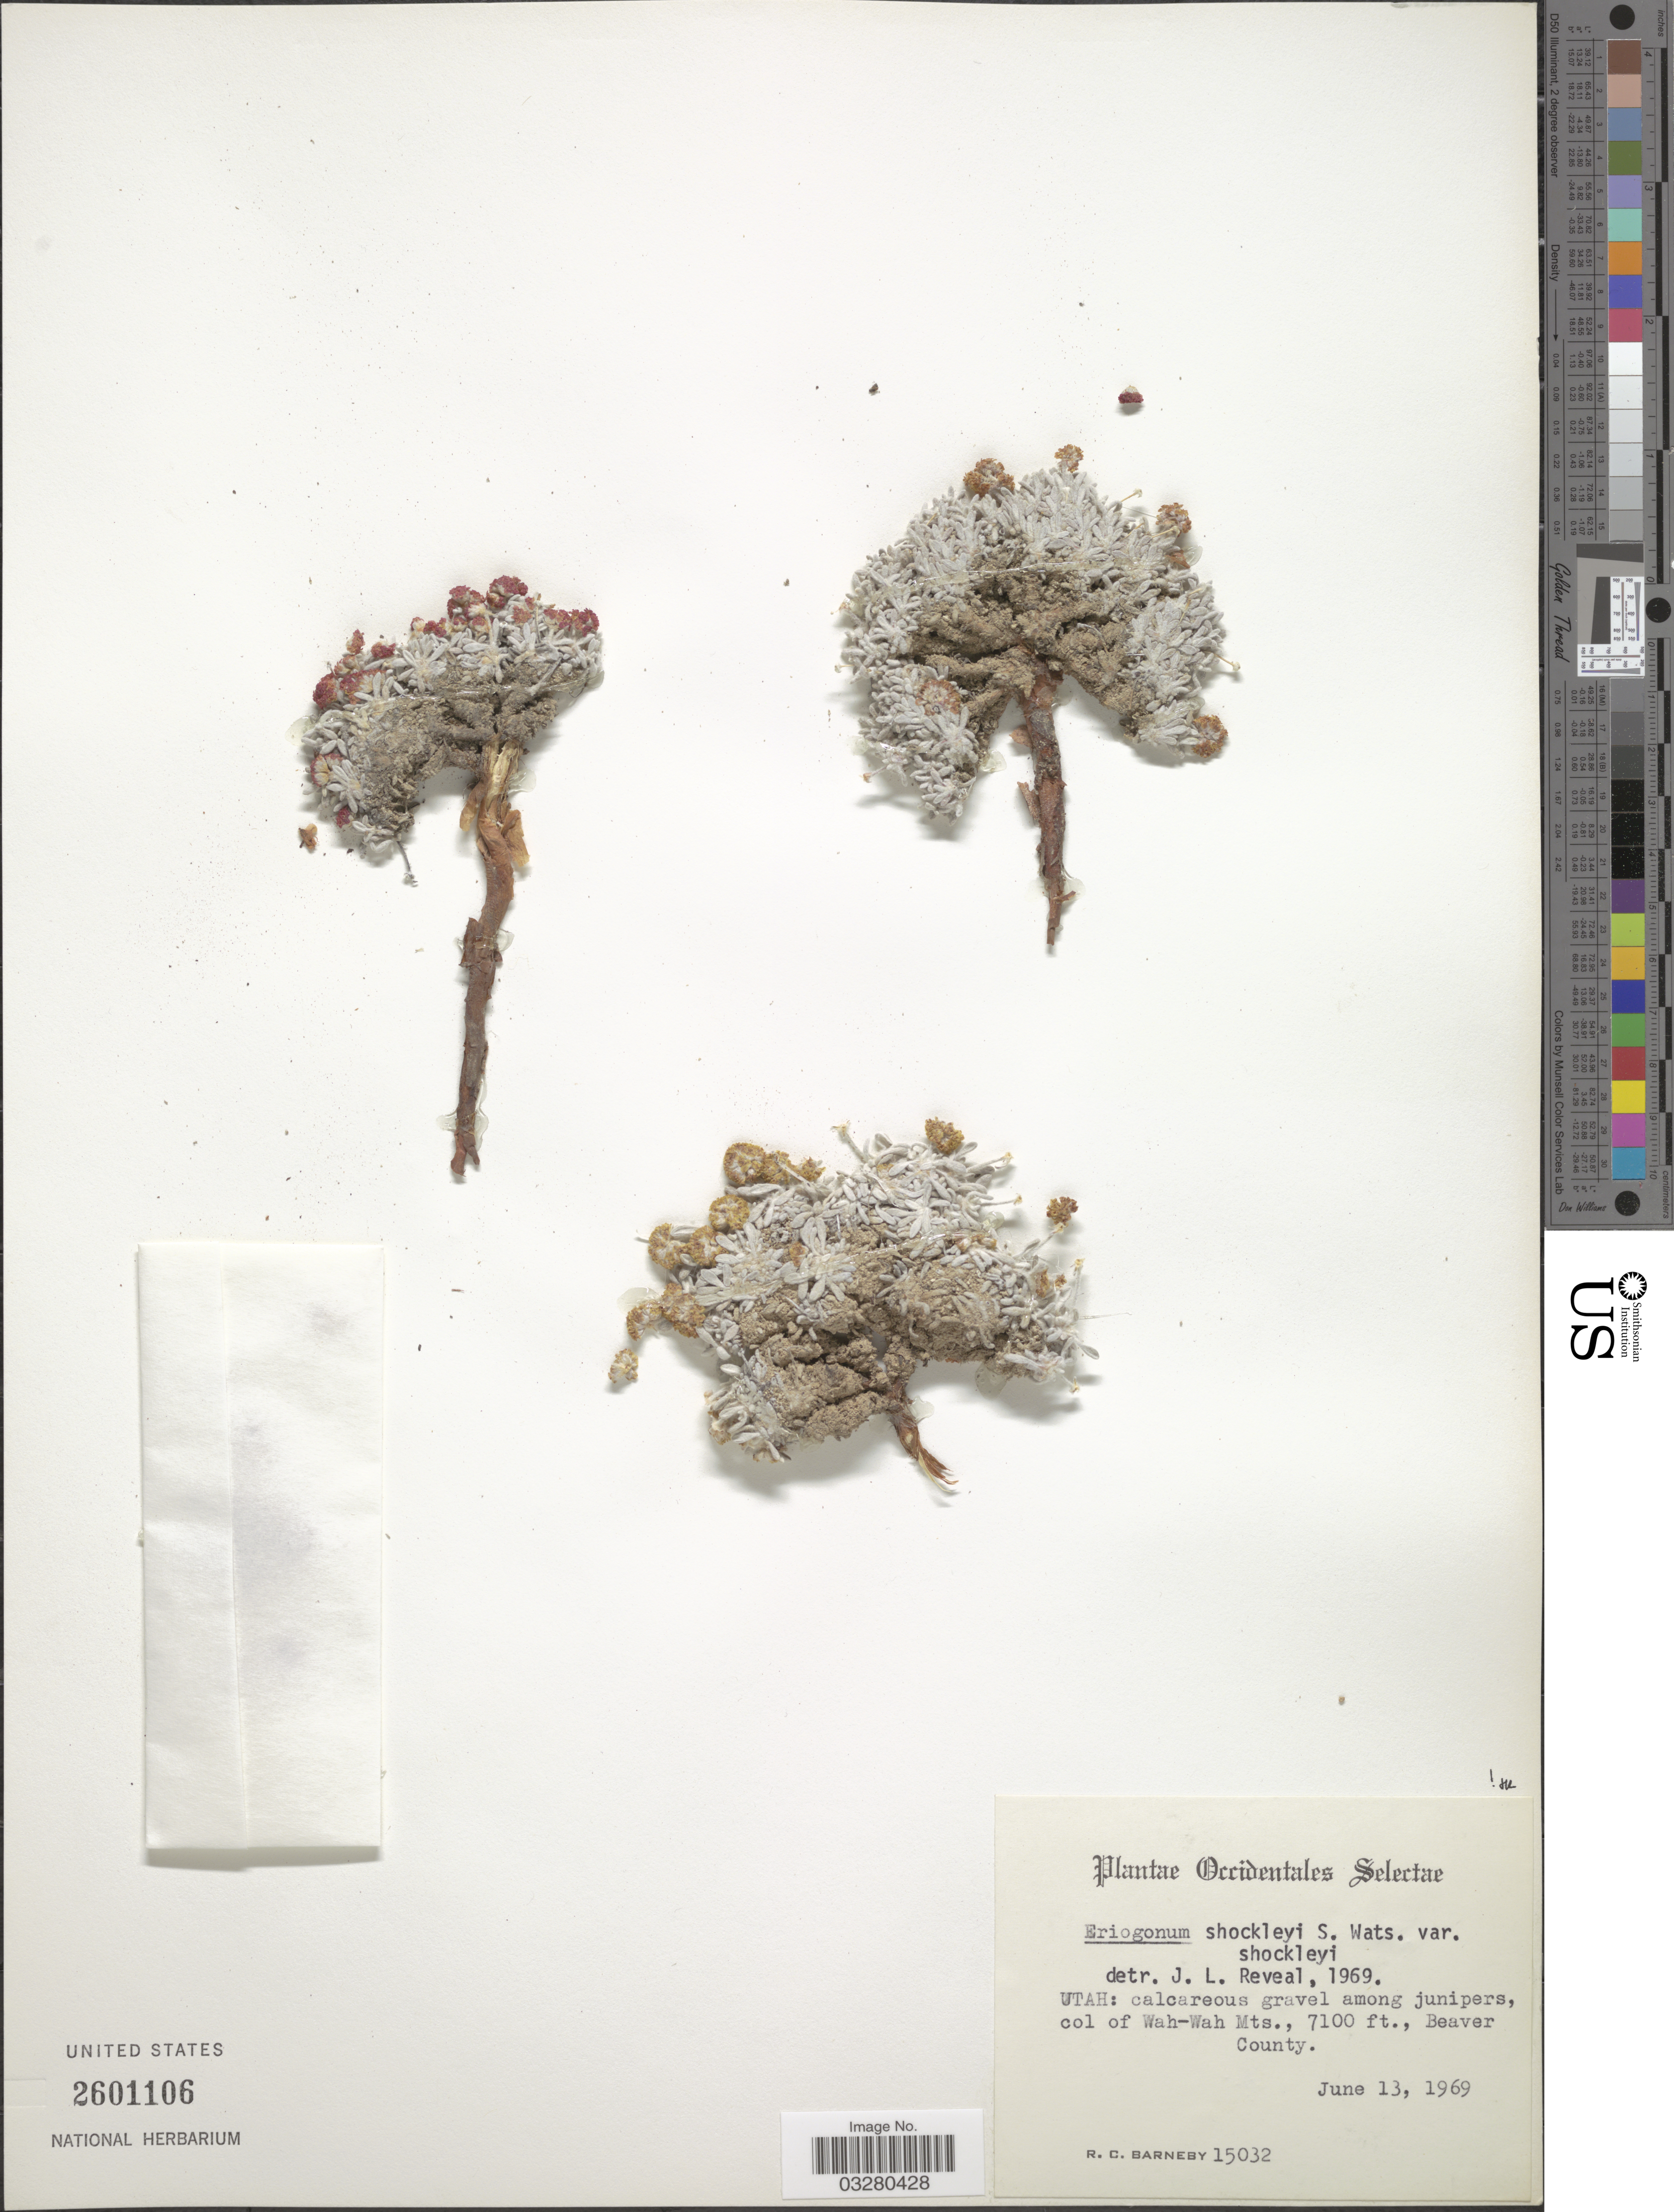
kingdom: Plantae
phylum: Tracheophyta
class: Magnoliopsida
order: Caryophyllales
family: Polygonaceae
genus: Eriogonum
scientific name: Eriogonum shockleyi var. shockleyi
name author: S. Watson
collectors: R. C. Barneby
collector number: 15032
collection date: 1969-06-13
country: United States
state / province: Utah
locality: Occidentales Selectae. Col of Wah-Wah Mts., Beaver County.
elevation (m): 2164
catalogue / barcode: US 2601106